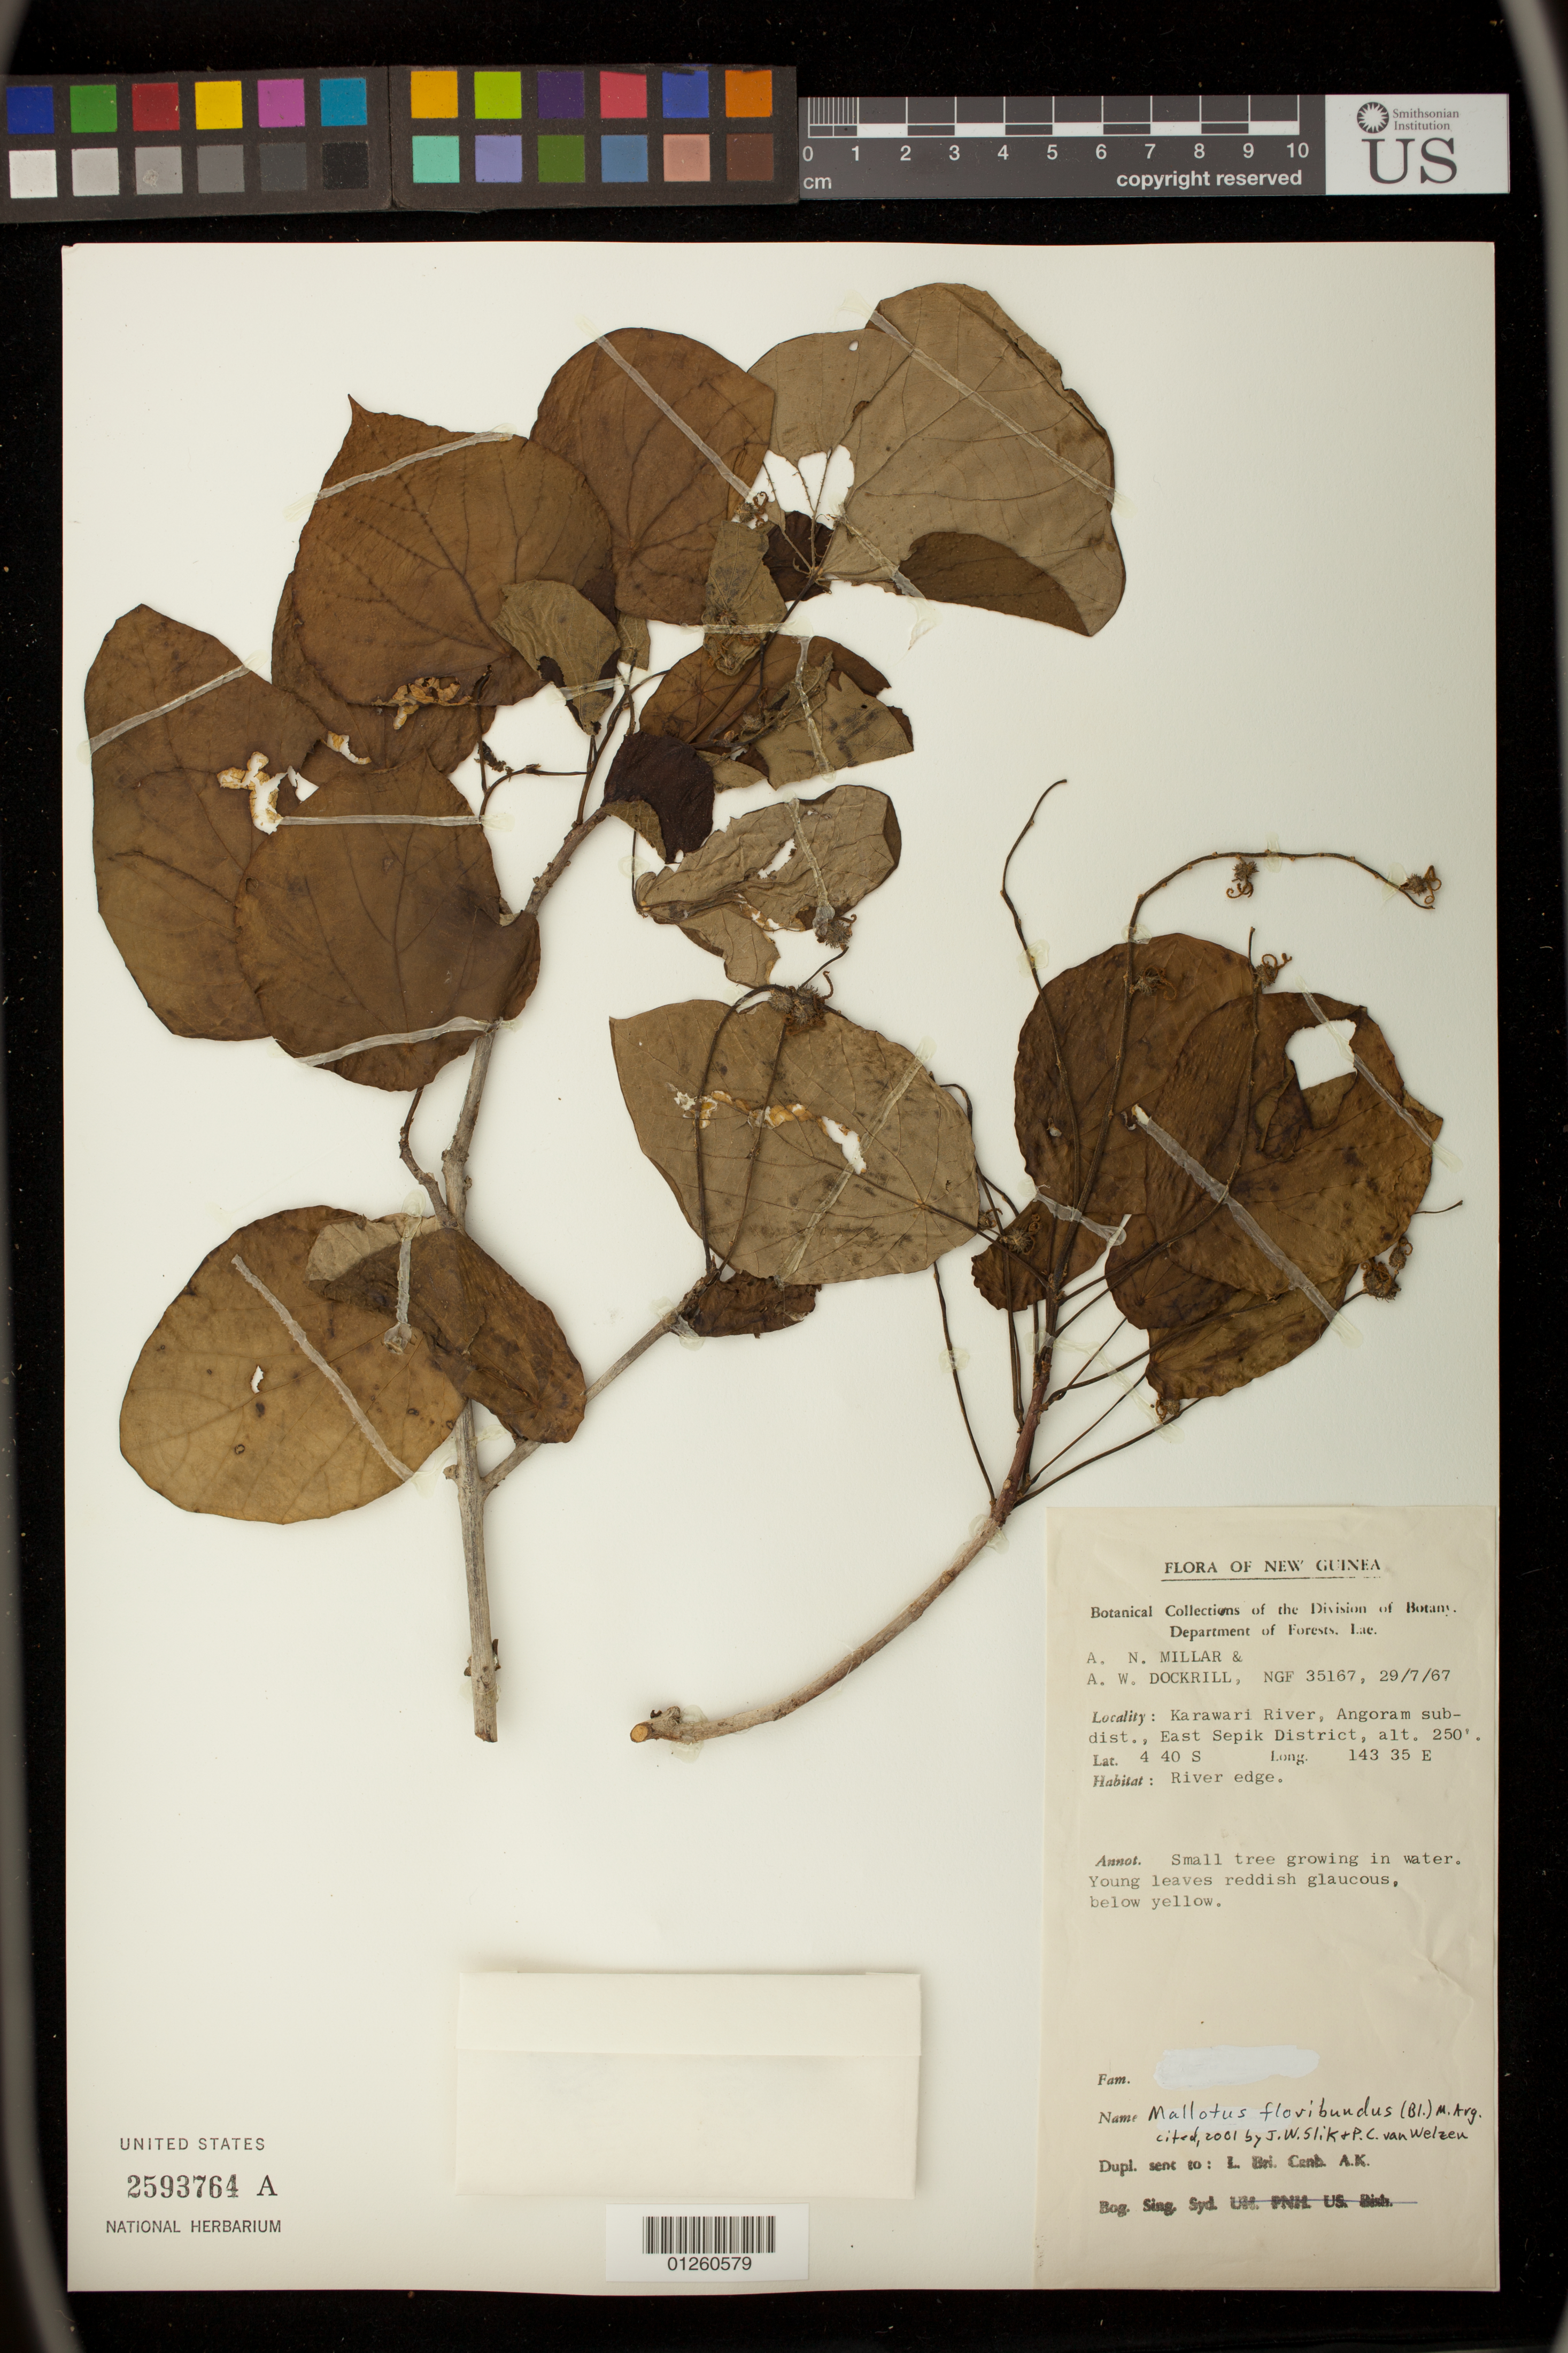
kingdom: Plantae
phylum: Tracheophyta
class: Magnoliopsida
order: Malpighiales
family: Euphorbiaceae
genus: Mallotus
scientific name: Mallotus floribundus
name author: (Blume) Müll. Arg.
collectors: A. Millar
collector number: NGF 35167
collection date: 1967-07-29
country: Papua New Guinea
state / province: East Sepik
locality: Karawari River, Angoram subdist., East Sepik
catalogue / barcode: US 2593764A